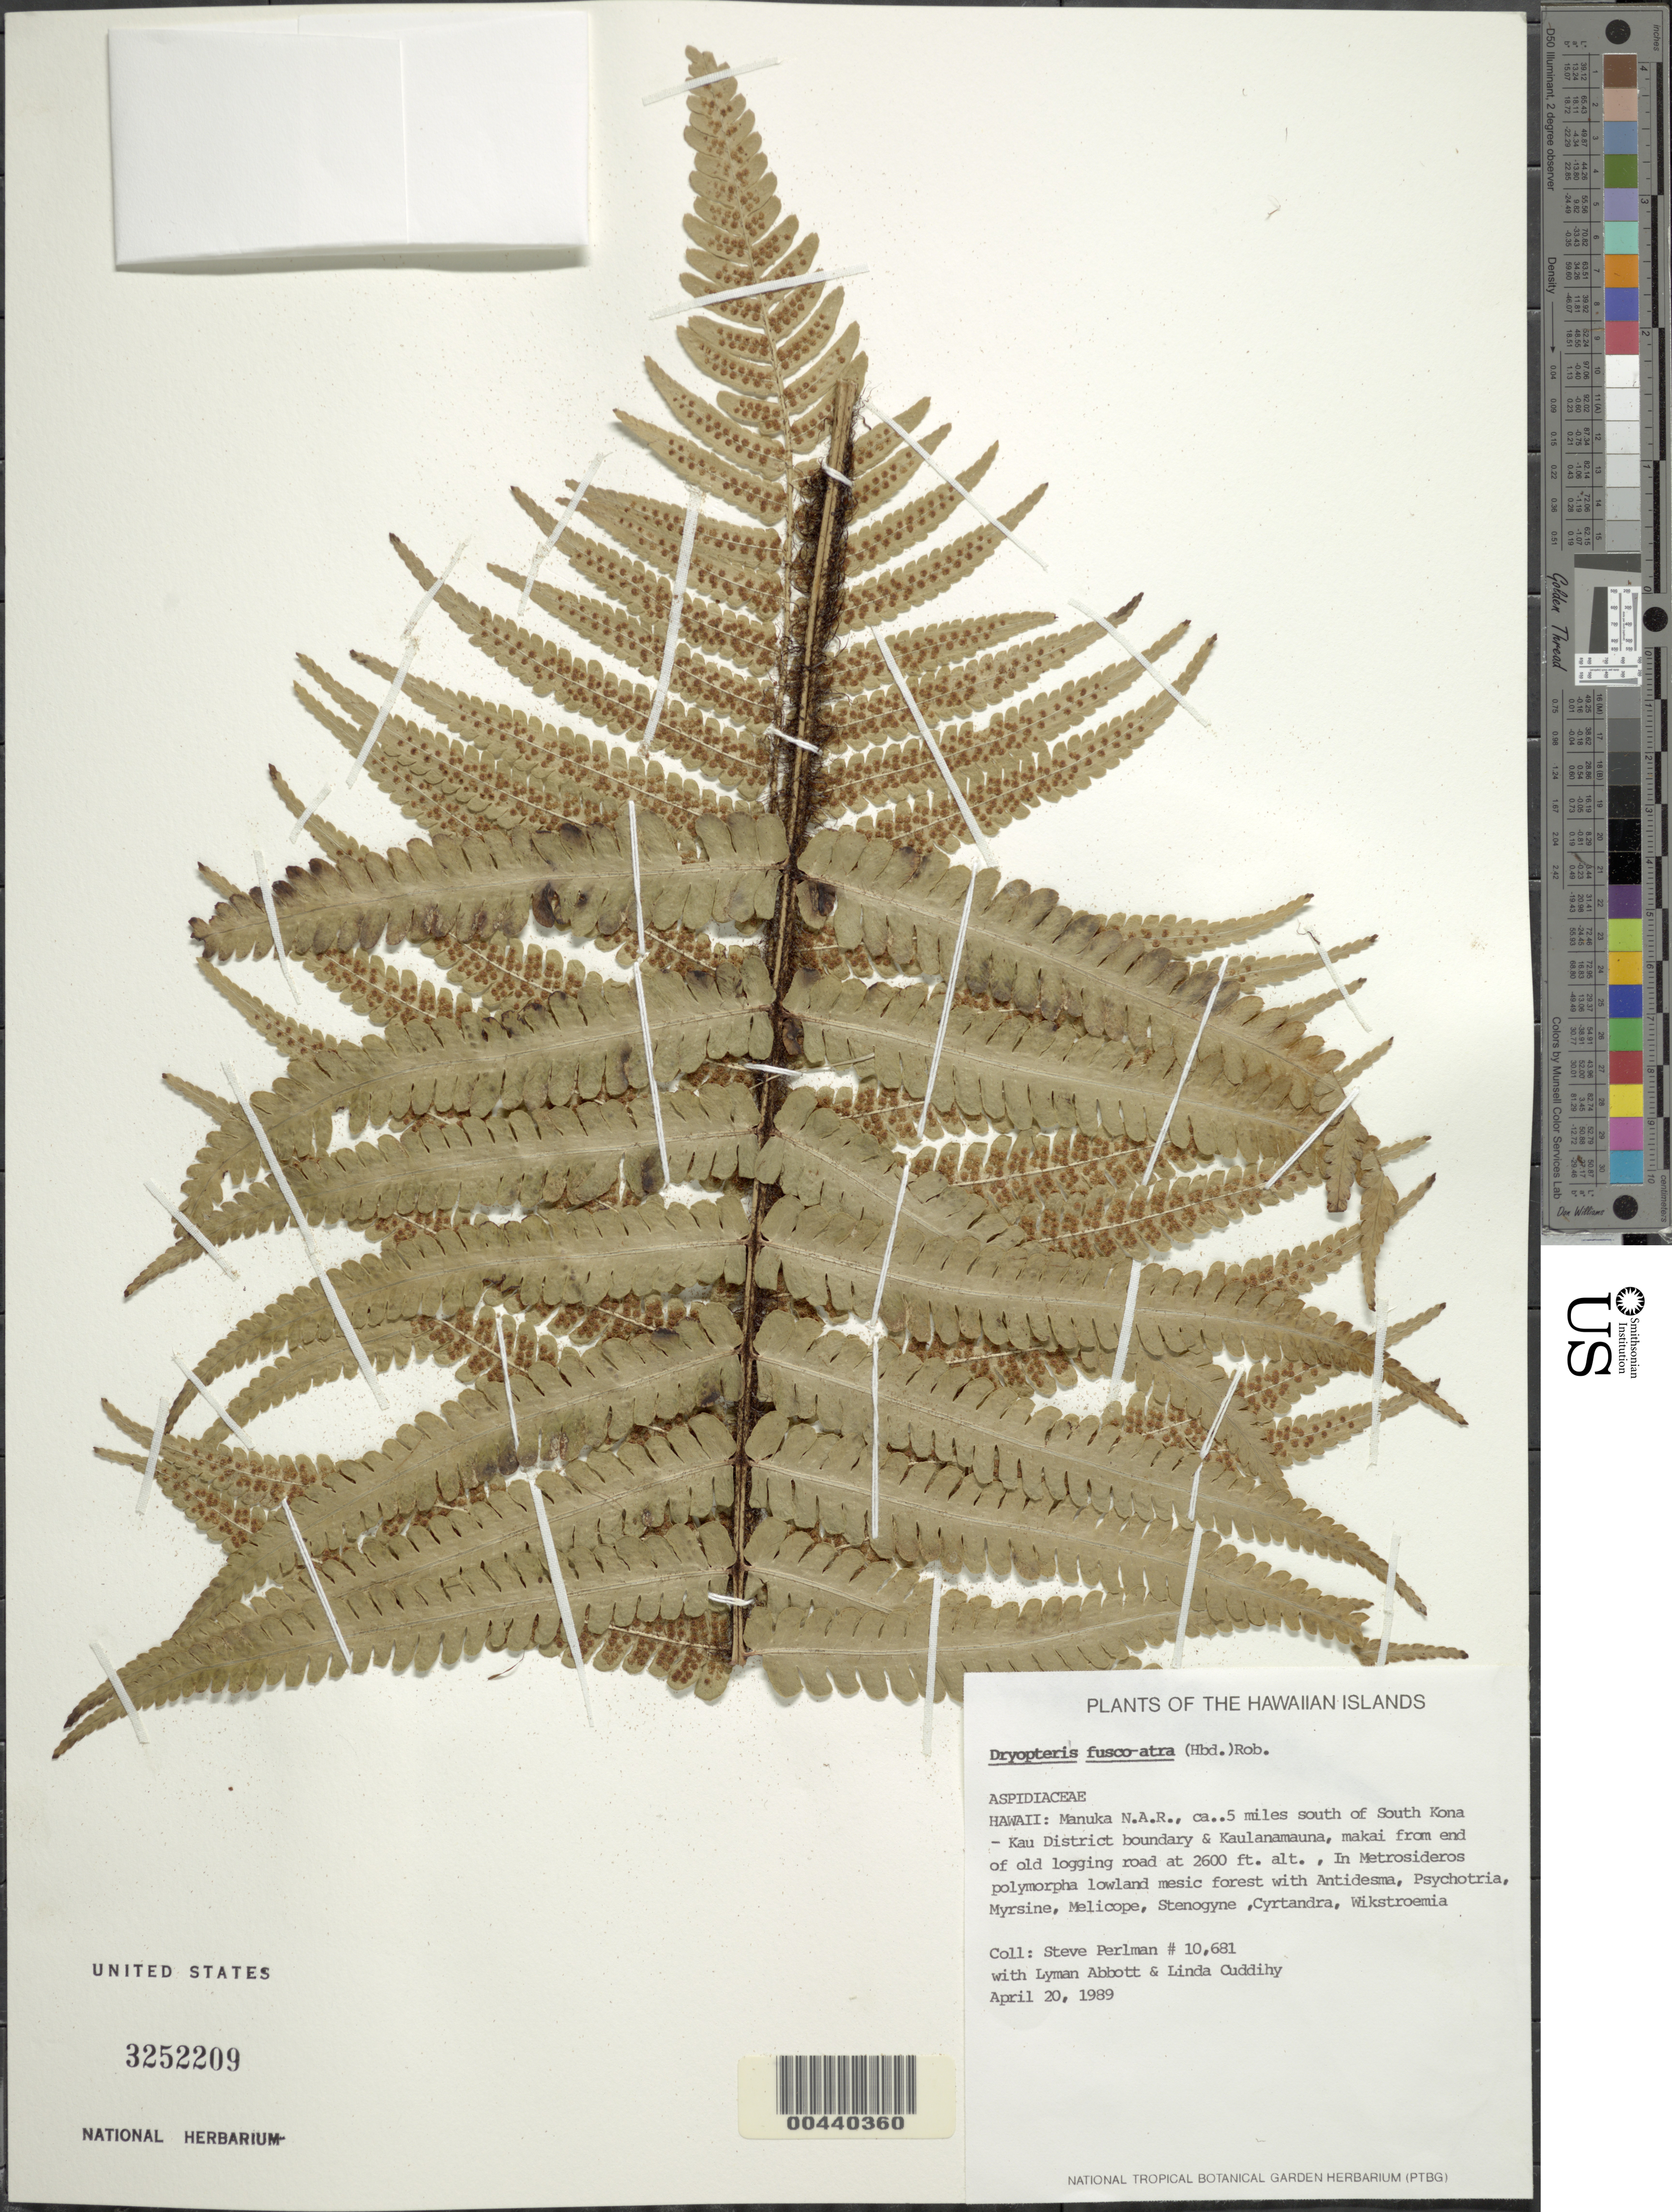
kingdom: Plantae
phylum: Tracheophyta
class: Polypodiopsida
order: Polypodiales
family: Dryopteridaceae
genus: Dryopteris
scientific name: Dryopteris fuscoatra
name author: (Hillebr.) W. J. Rob.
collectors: S. P. Perlman, L. Abbott & L. Cuddihy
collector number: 10681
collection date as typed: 20 Apr 1989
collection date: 1989-04-20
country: United States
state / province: Hawaii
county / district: Hawaii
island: Hawaii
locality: Manuka N.A.R., ca. 0.5 mi S of South Kona - Kau District boundary and Kaulanamauna, makai from end of old logging road.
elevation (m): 792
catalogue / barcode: US 3252209